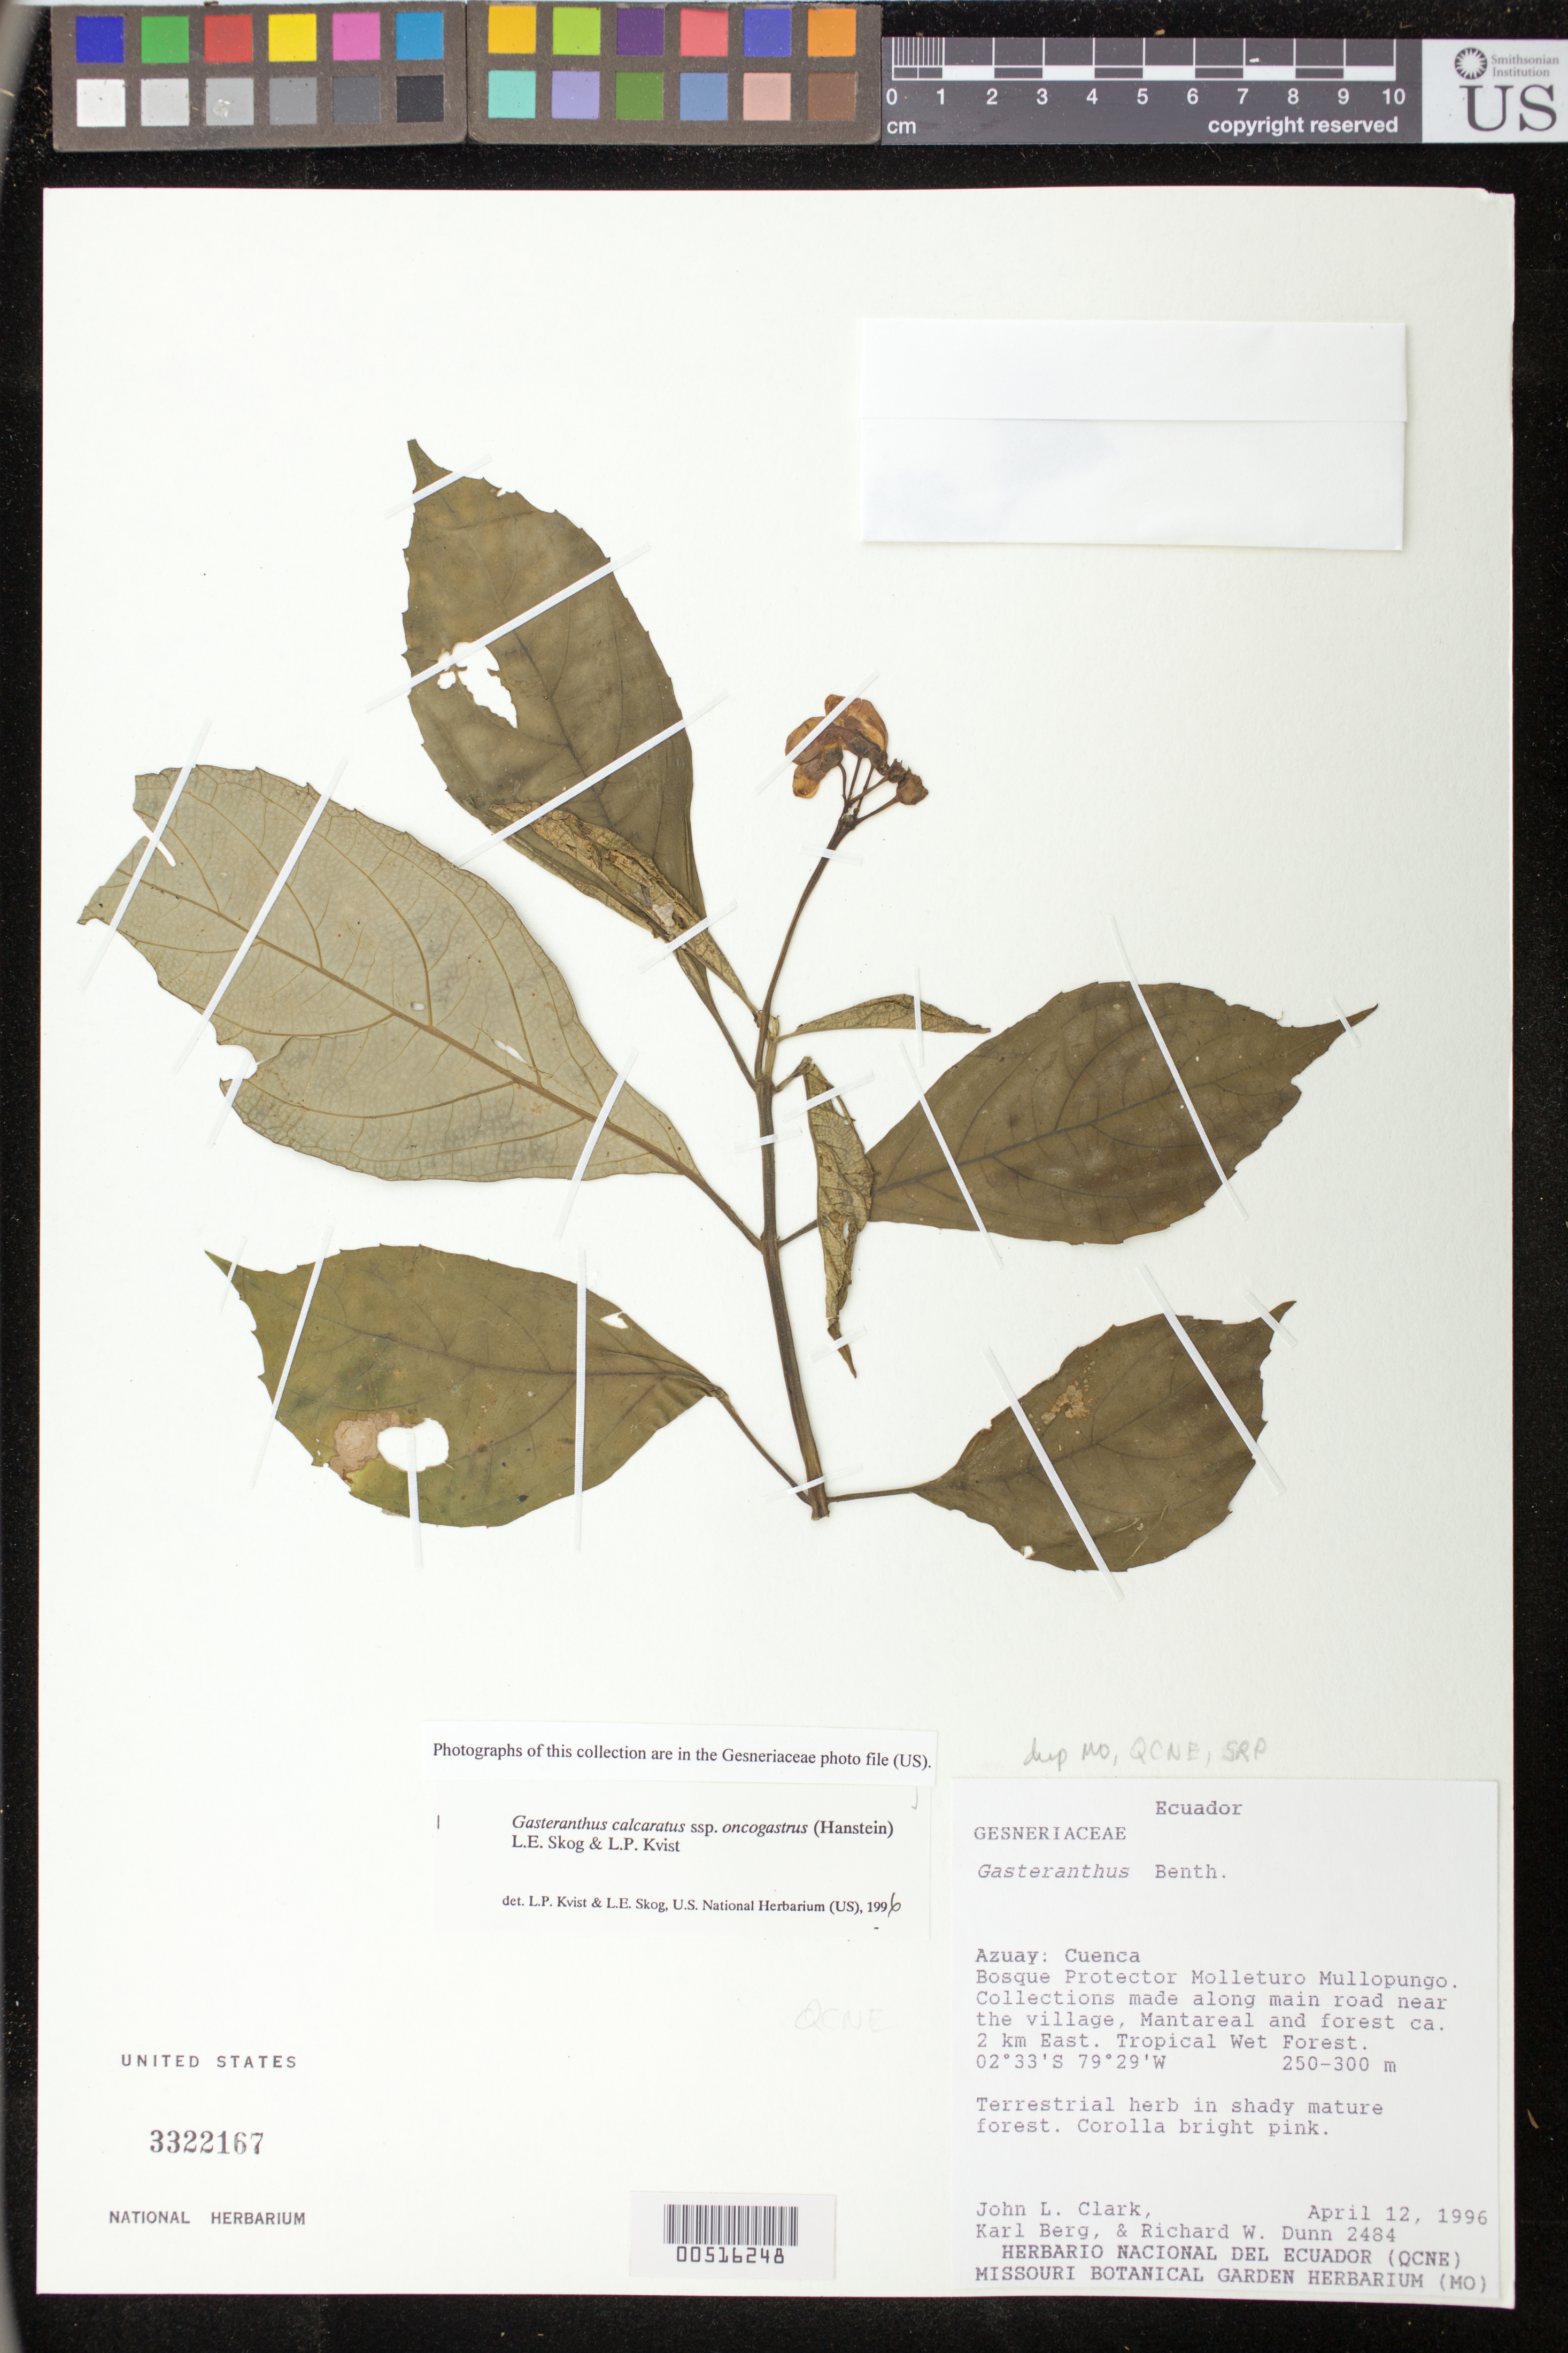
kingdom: Plantae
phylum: Tracheophyta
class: Magnoliopsida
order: Lamiales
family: Gesneriaceae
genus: Sinningia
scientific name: Sinningia incarnata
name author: (Aubl.) D.L. Denham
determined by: Skog, Laurence E.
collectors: J. L. Clark, K. Berg & R. Dunn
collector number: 2484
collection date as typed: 12 Apr 1996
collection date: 1996-04-12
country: Ecuador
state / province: Azuay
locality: Cuenca: Bosque Protector Molleturo Mullopungo, along main road near the village, Mantareal and forest ca. 2 km E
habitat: Tropical wet forest; in shady mature forest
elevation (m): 250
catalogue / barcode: US 3322167